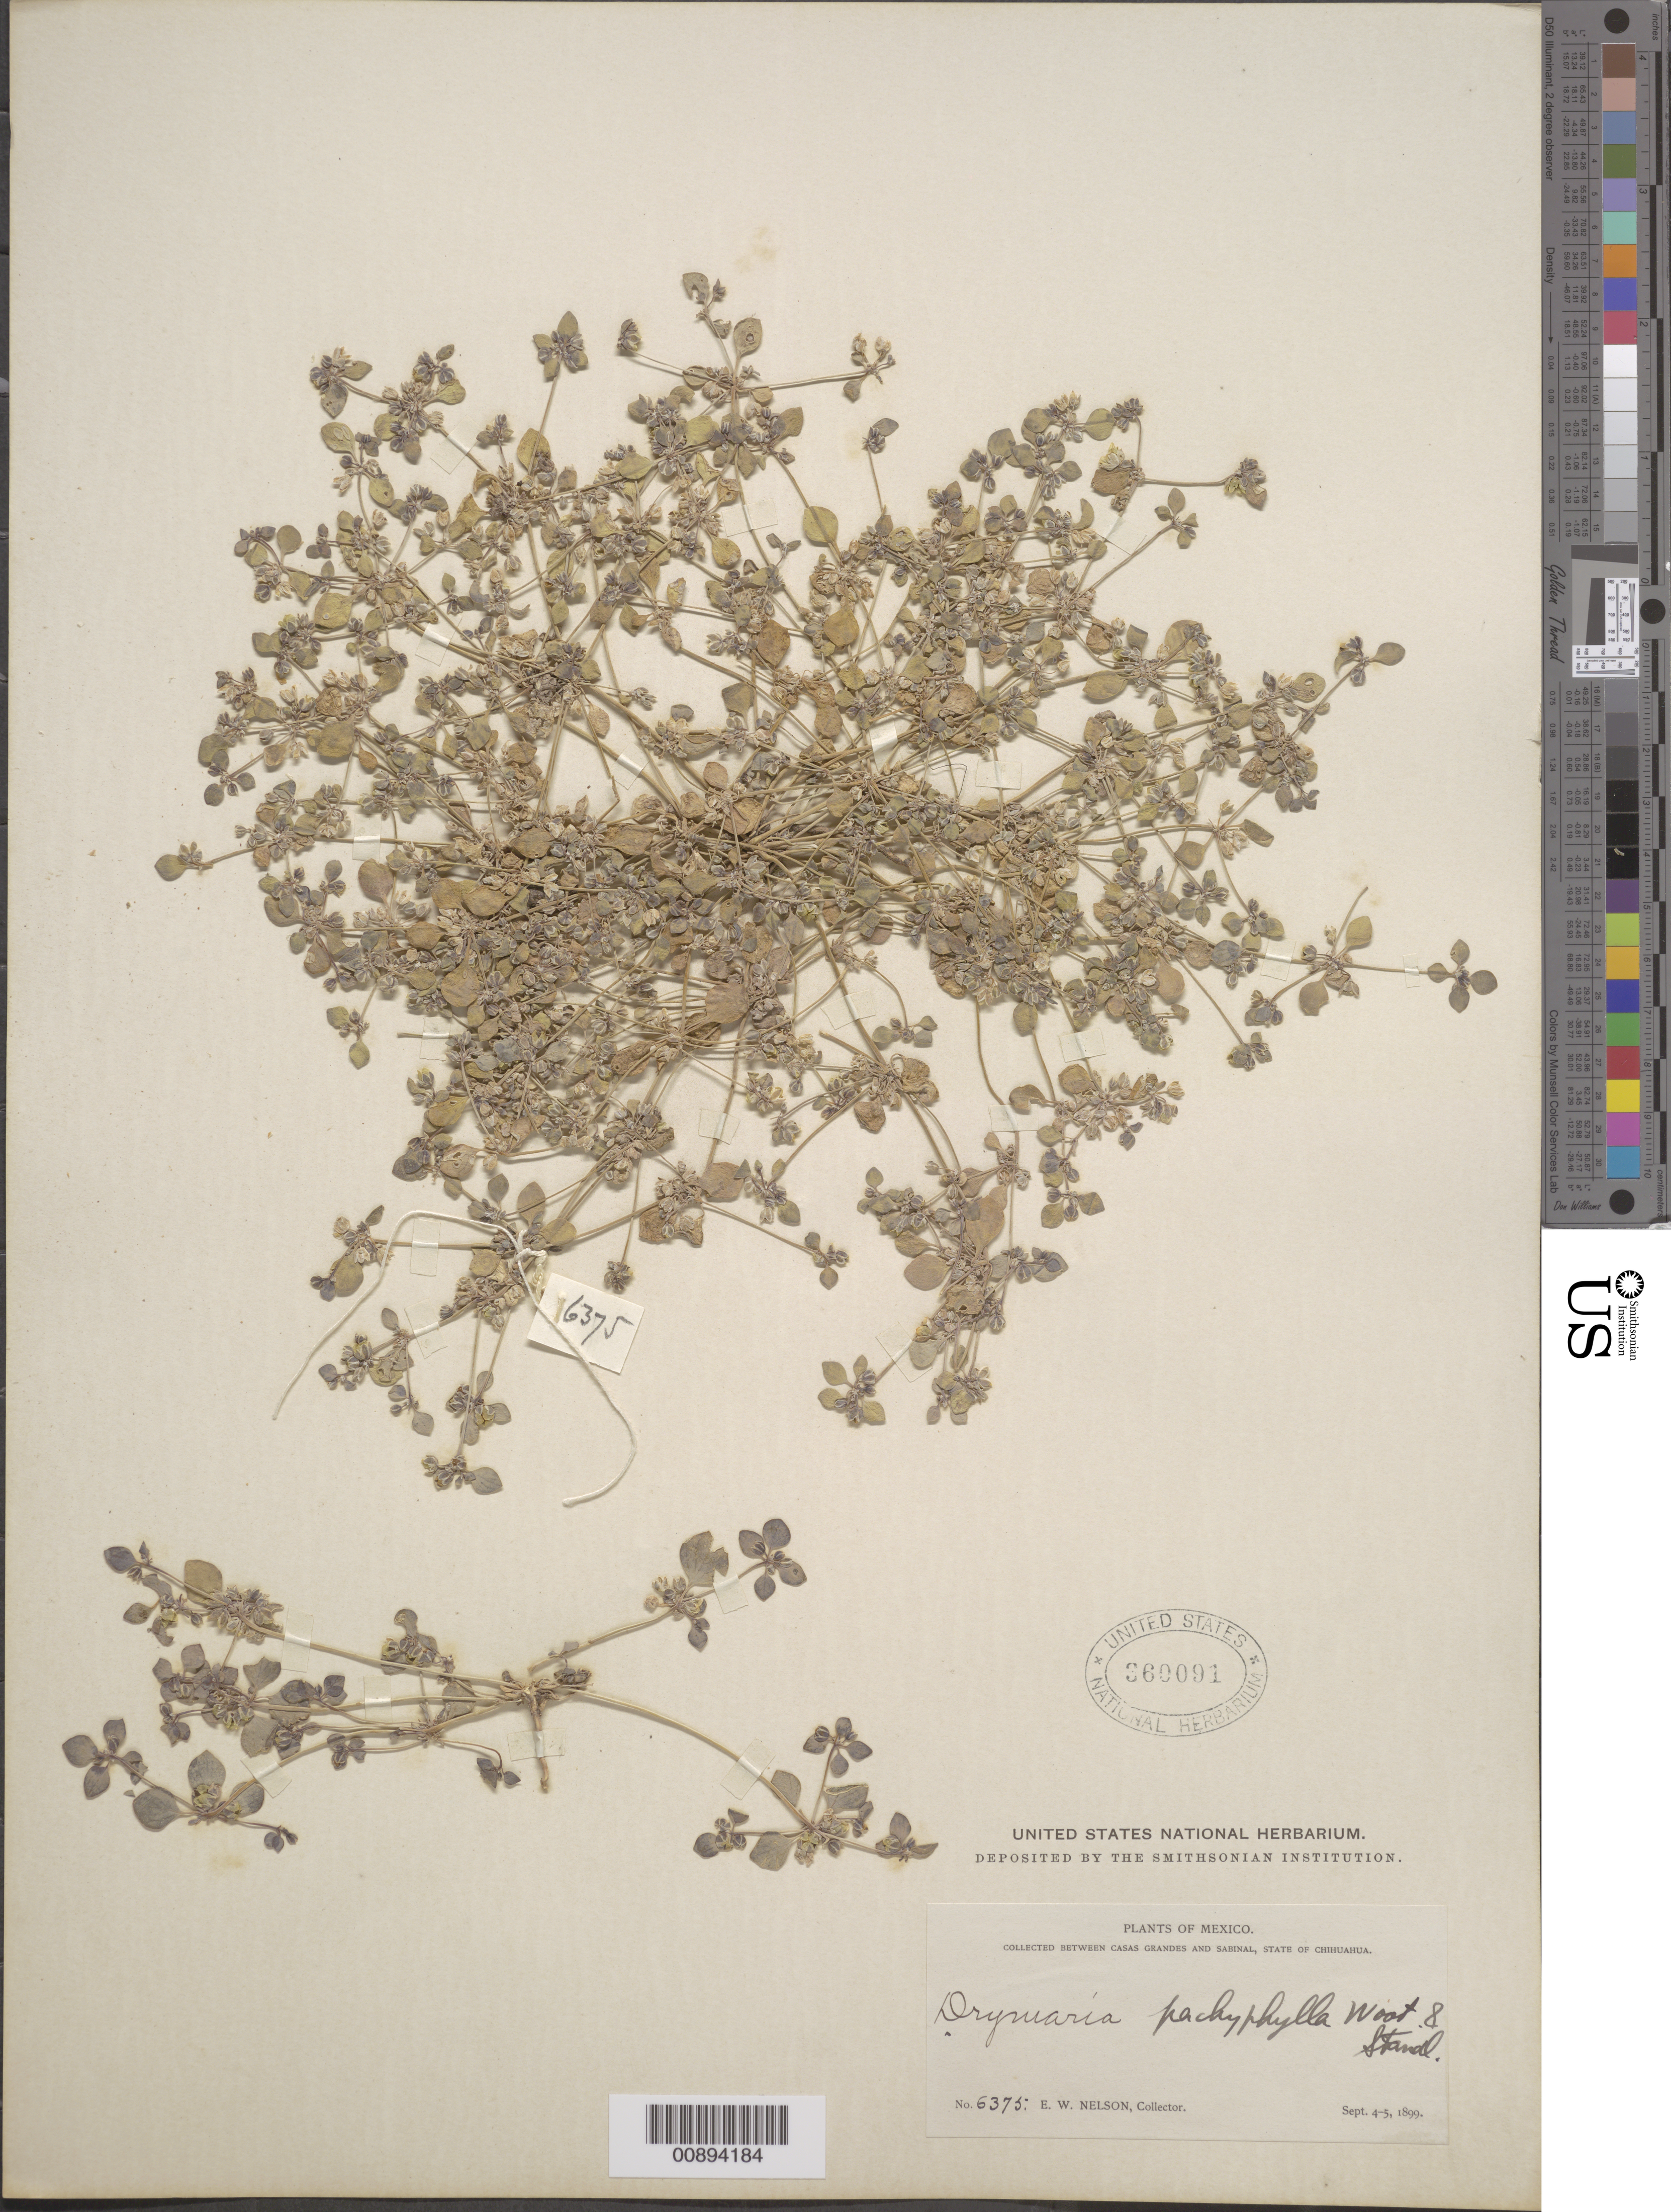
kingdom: Plantae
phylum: Tracheophyta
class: Magnoliopsida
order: Caryophyllales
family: Caryophyllaceae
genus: Drymaria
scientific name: Drymaria pachyphylla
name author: Wooton & Standl.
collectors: E. W. Nelson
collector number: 6375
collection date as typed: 04 Sep 1899 to 05 Sep 1899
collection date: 1899-09-04/1899-09-05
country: Mexico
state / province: Chihuahua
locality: Between Casas Grandes and Sabinal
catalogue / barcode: US 360091